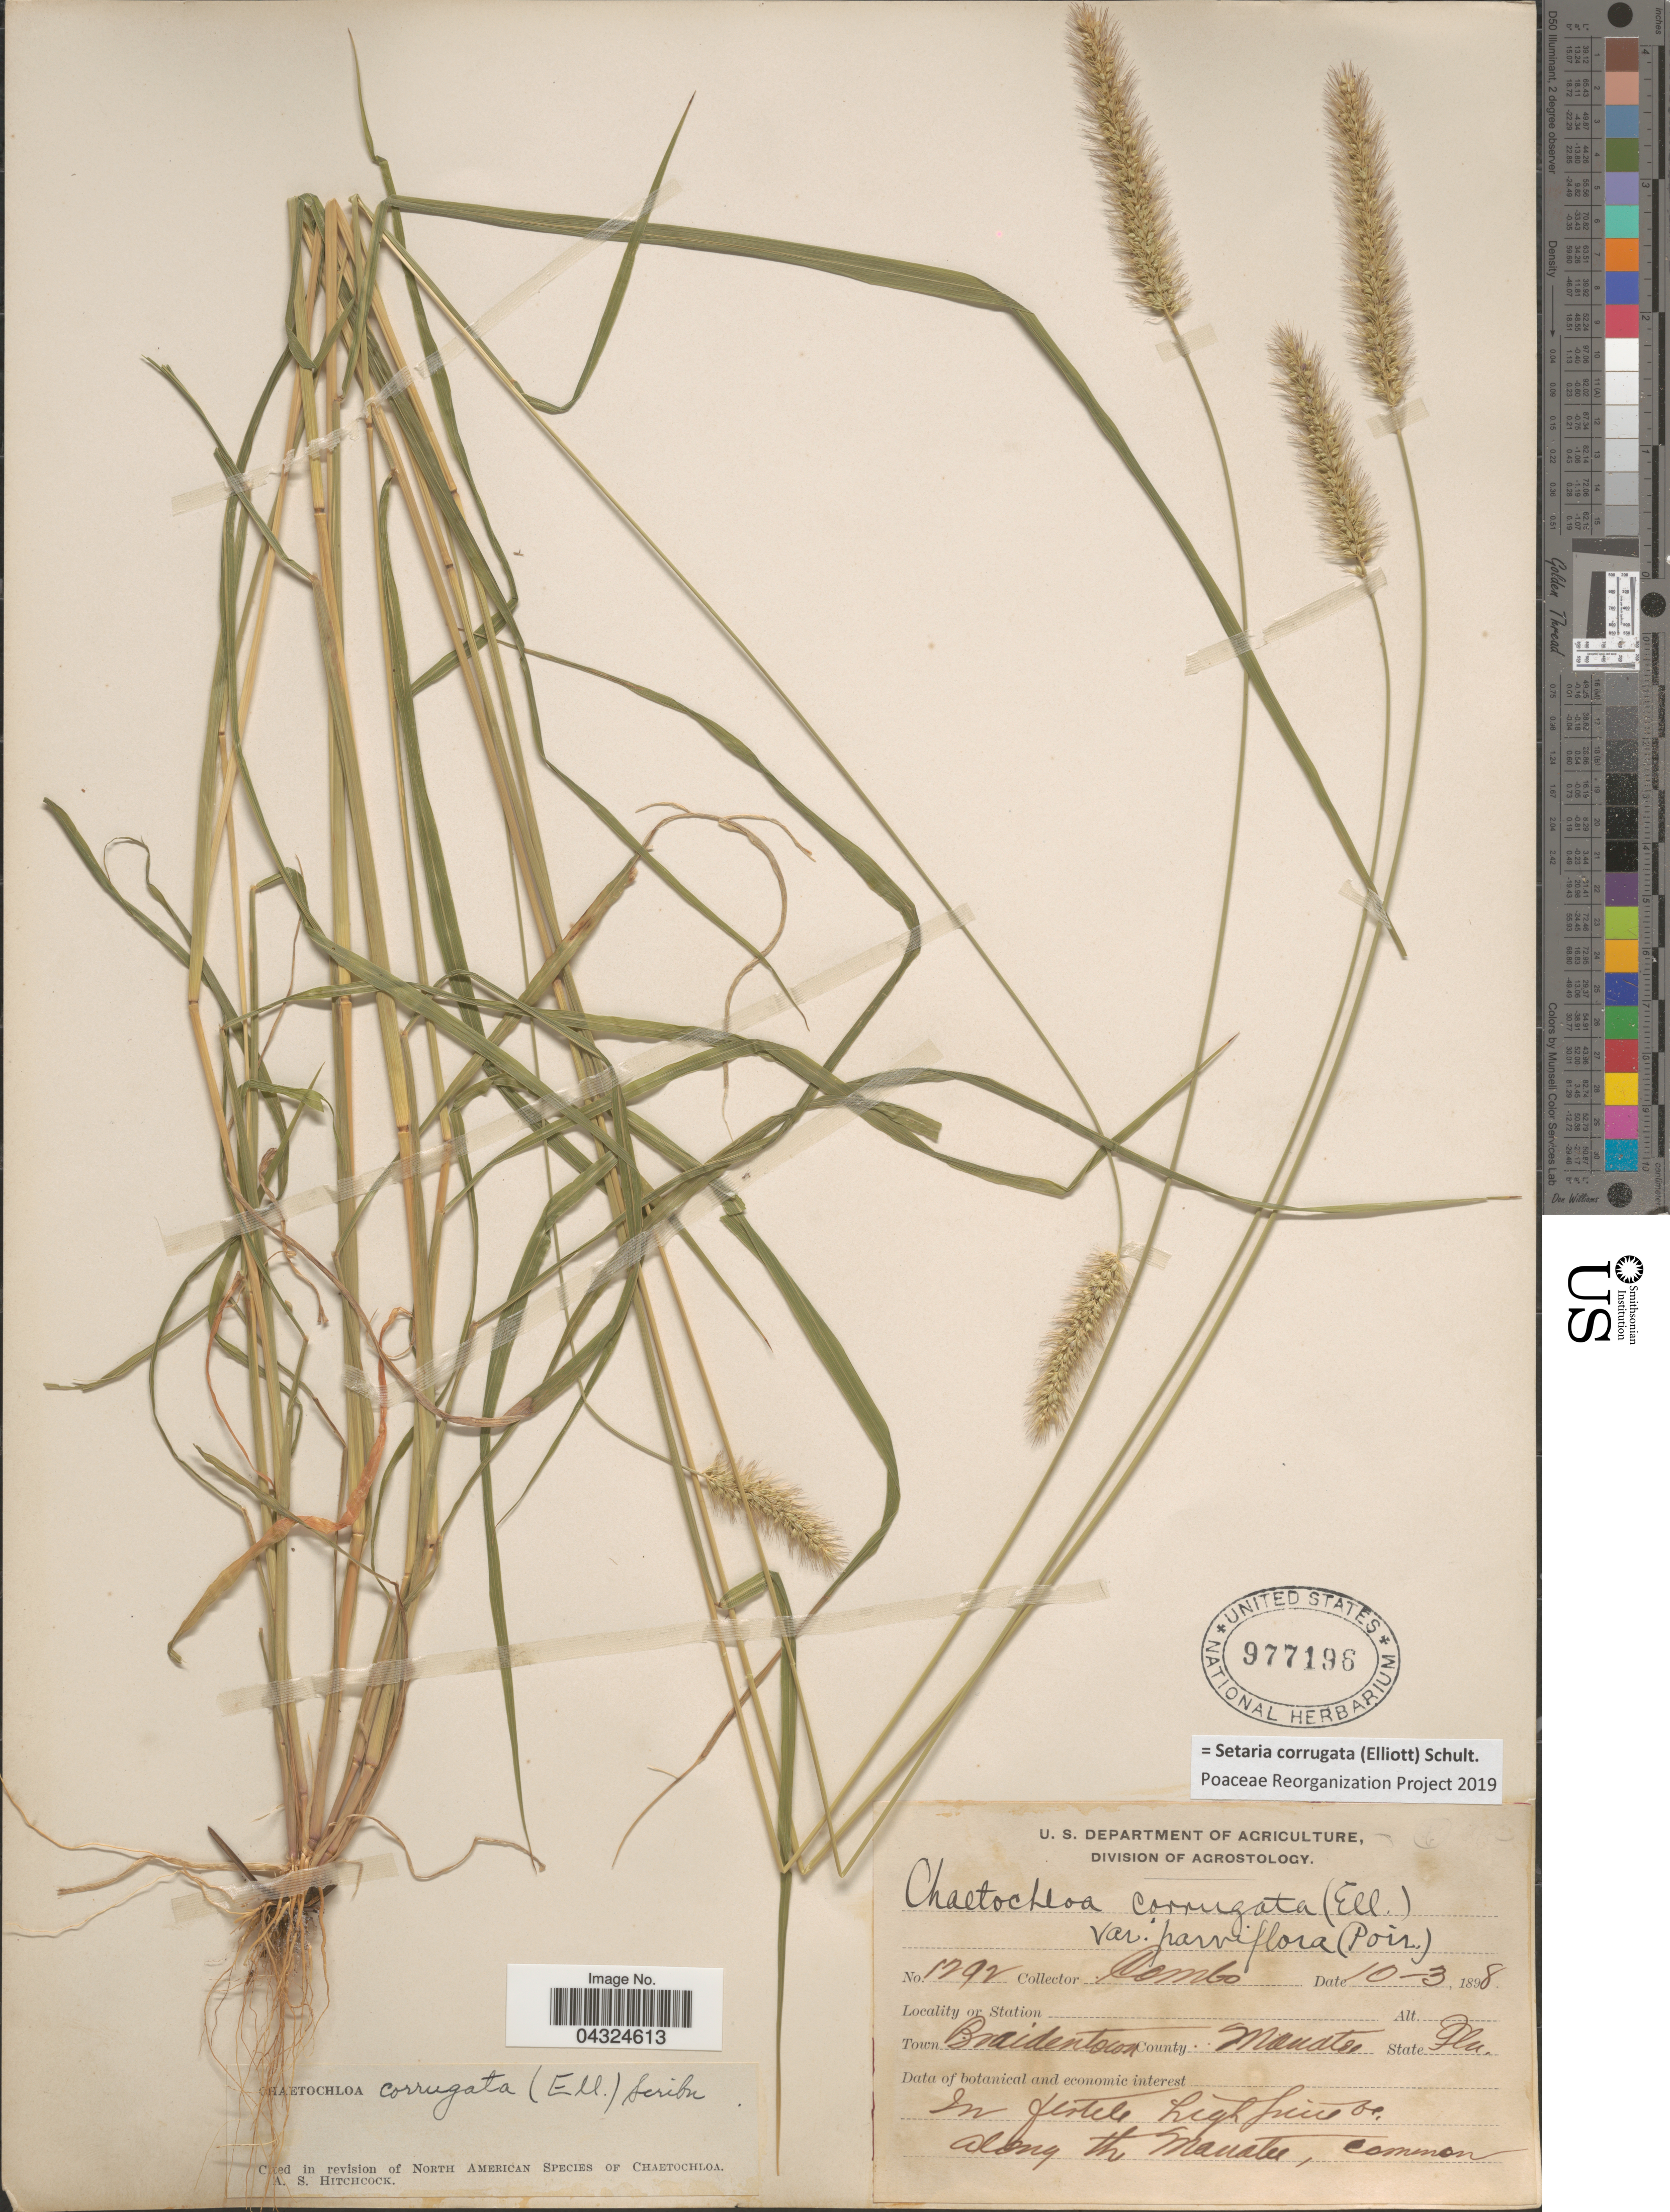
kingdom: Plantae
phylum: Tracheophyta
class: Liliopsida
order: Poales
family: Poaceae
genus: Setaria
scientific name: Setaria corrugata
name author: (Elliott) Schult.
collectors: -. Combs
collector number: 1292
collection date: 1898-10-03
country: United States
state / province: Florida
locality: Braidentown. County Manatee.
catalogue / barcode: US 977196